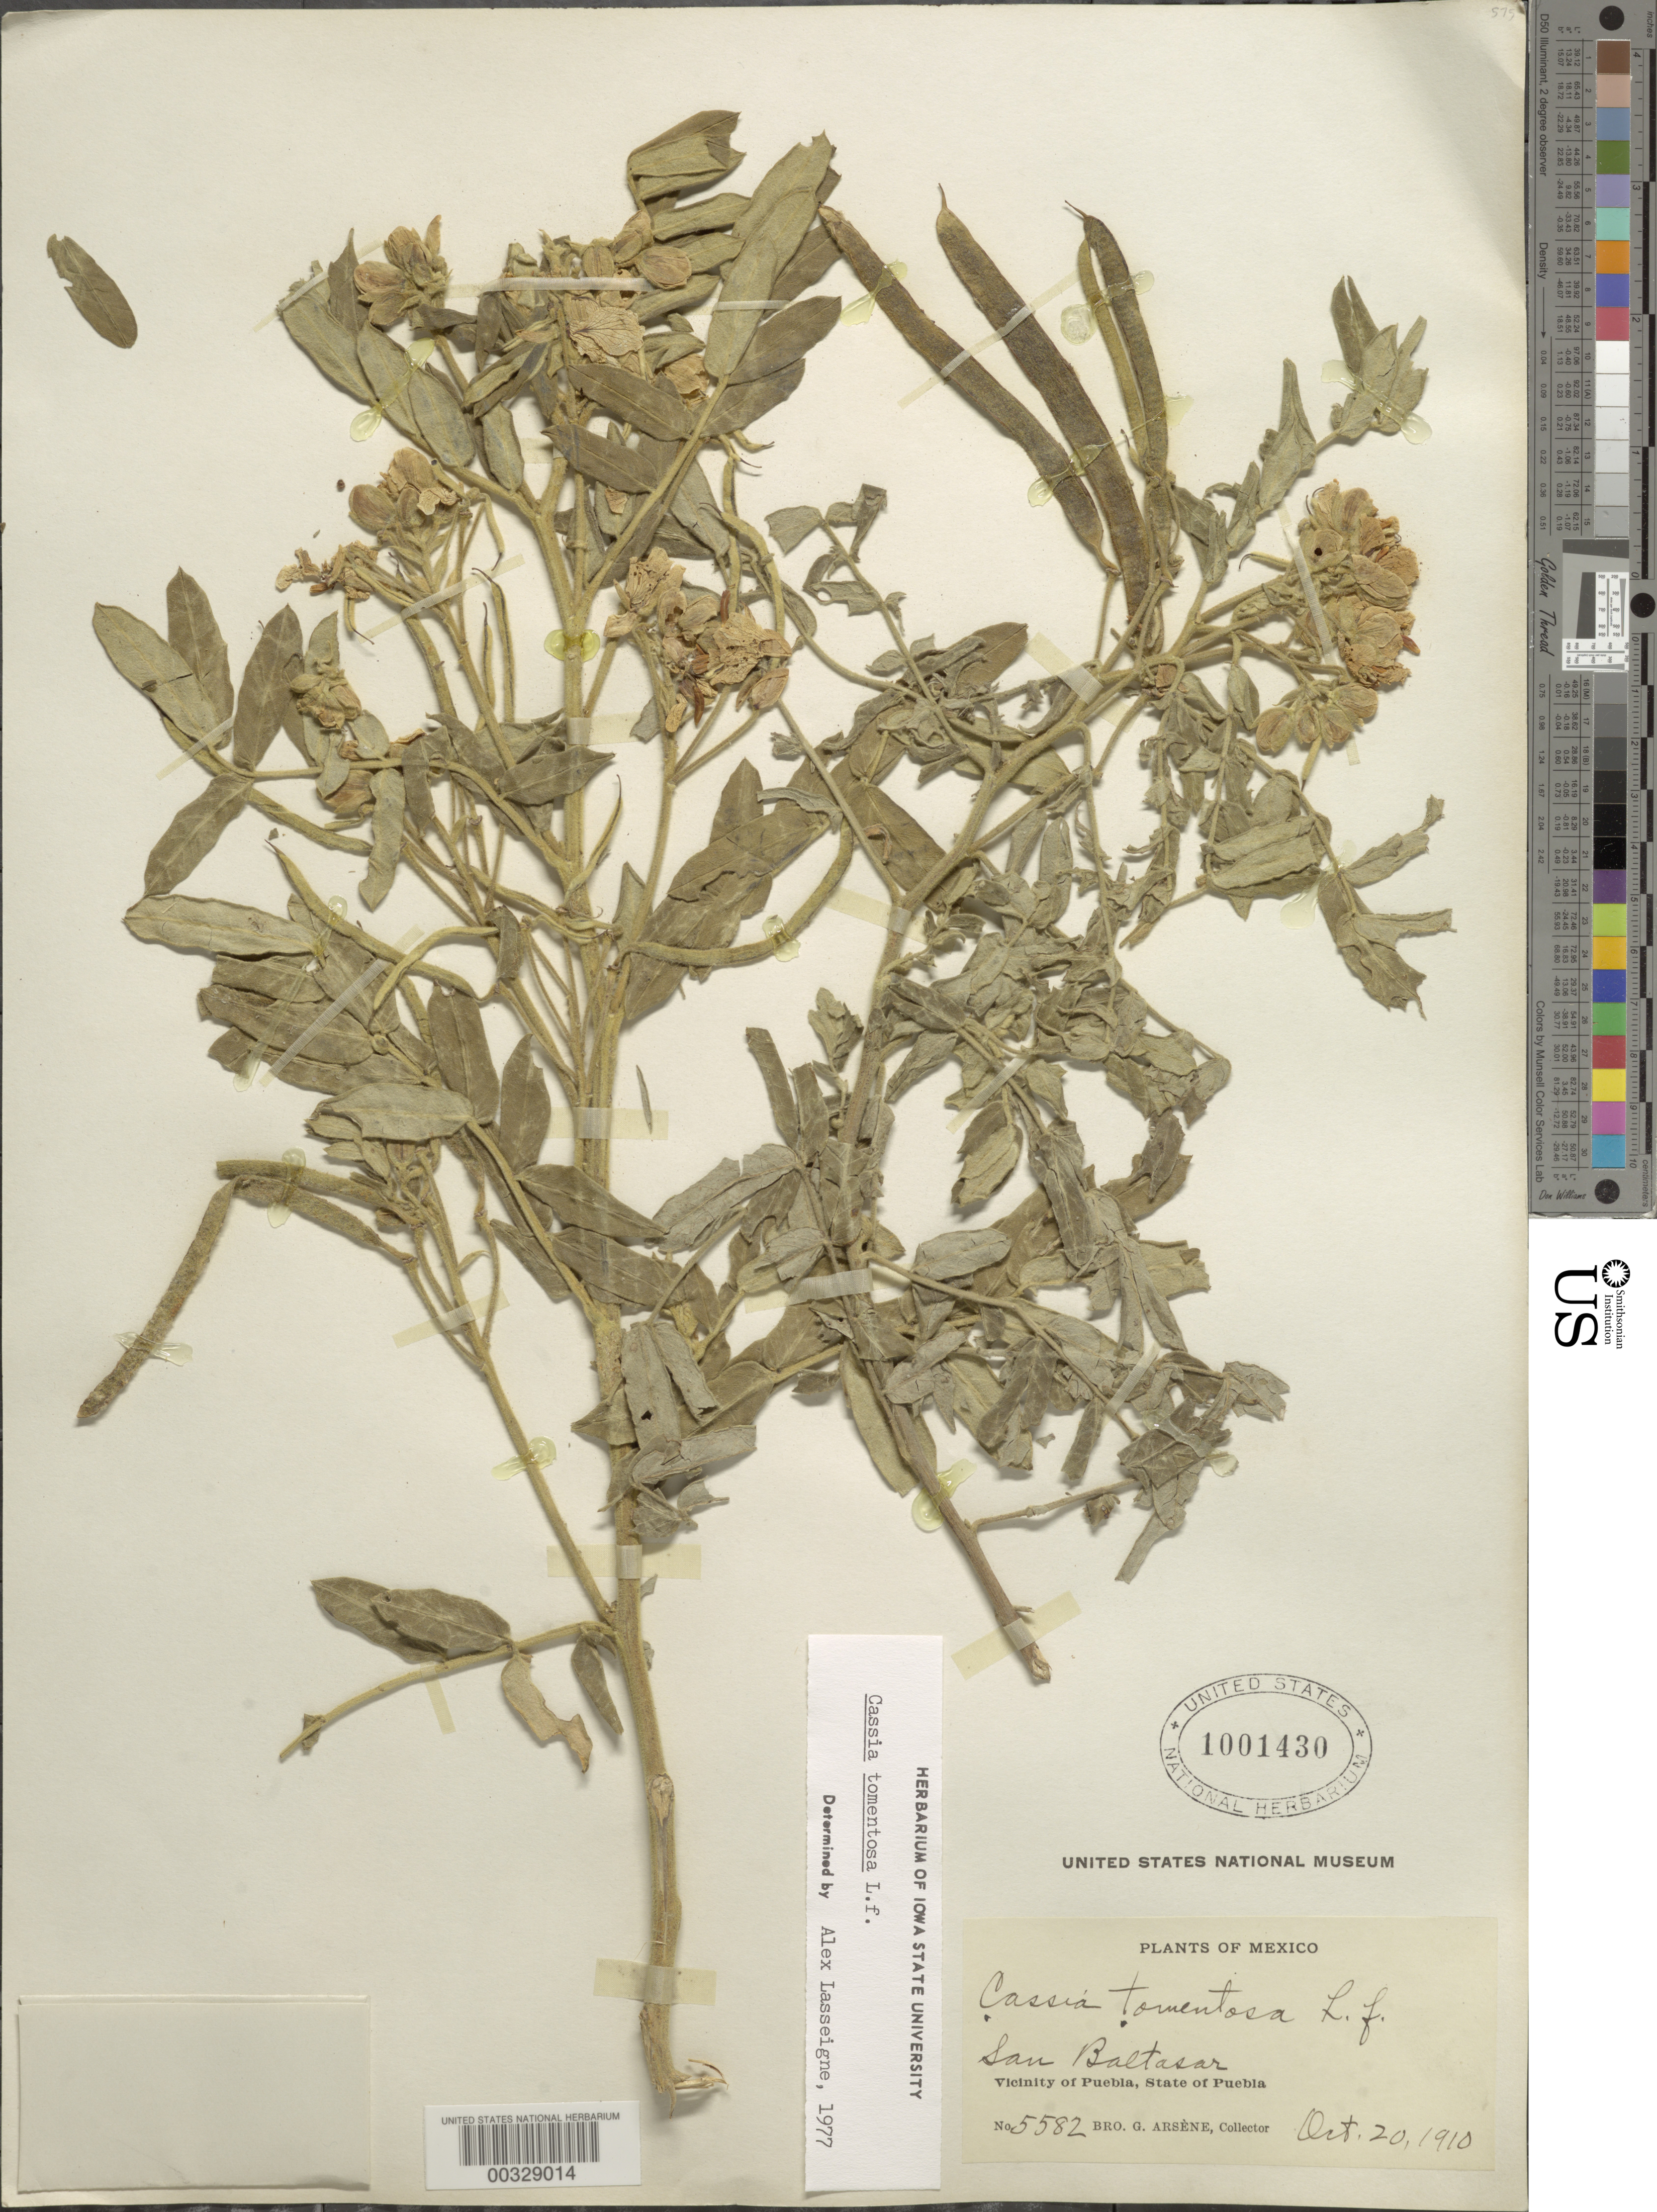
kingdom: Plantae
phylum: Tracheophyta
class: Magnoliopsida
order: Fabales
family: Fabaceae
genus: Senna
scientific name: Senna multiglandulosa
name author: (Jacq.) H.S. Irwin & Barneby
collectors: Bro. G. Arsène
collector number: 5582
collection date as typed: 20 Oct 1910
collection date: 1910-10-20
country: Mexico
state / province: Puebla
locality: San baltasar; vicinity of Puebla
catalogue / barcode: US 1001430